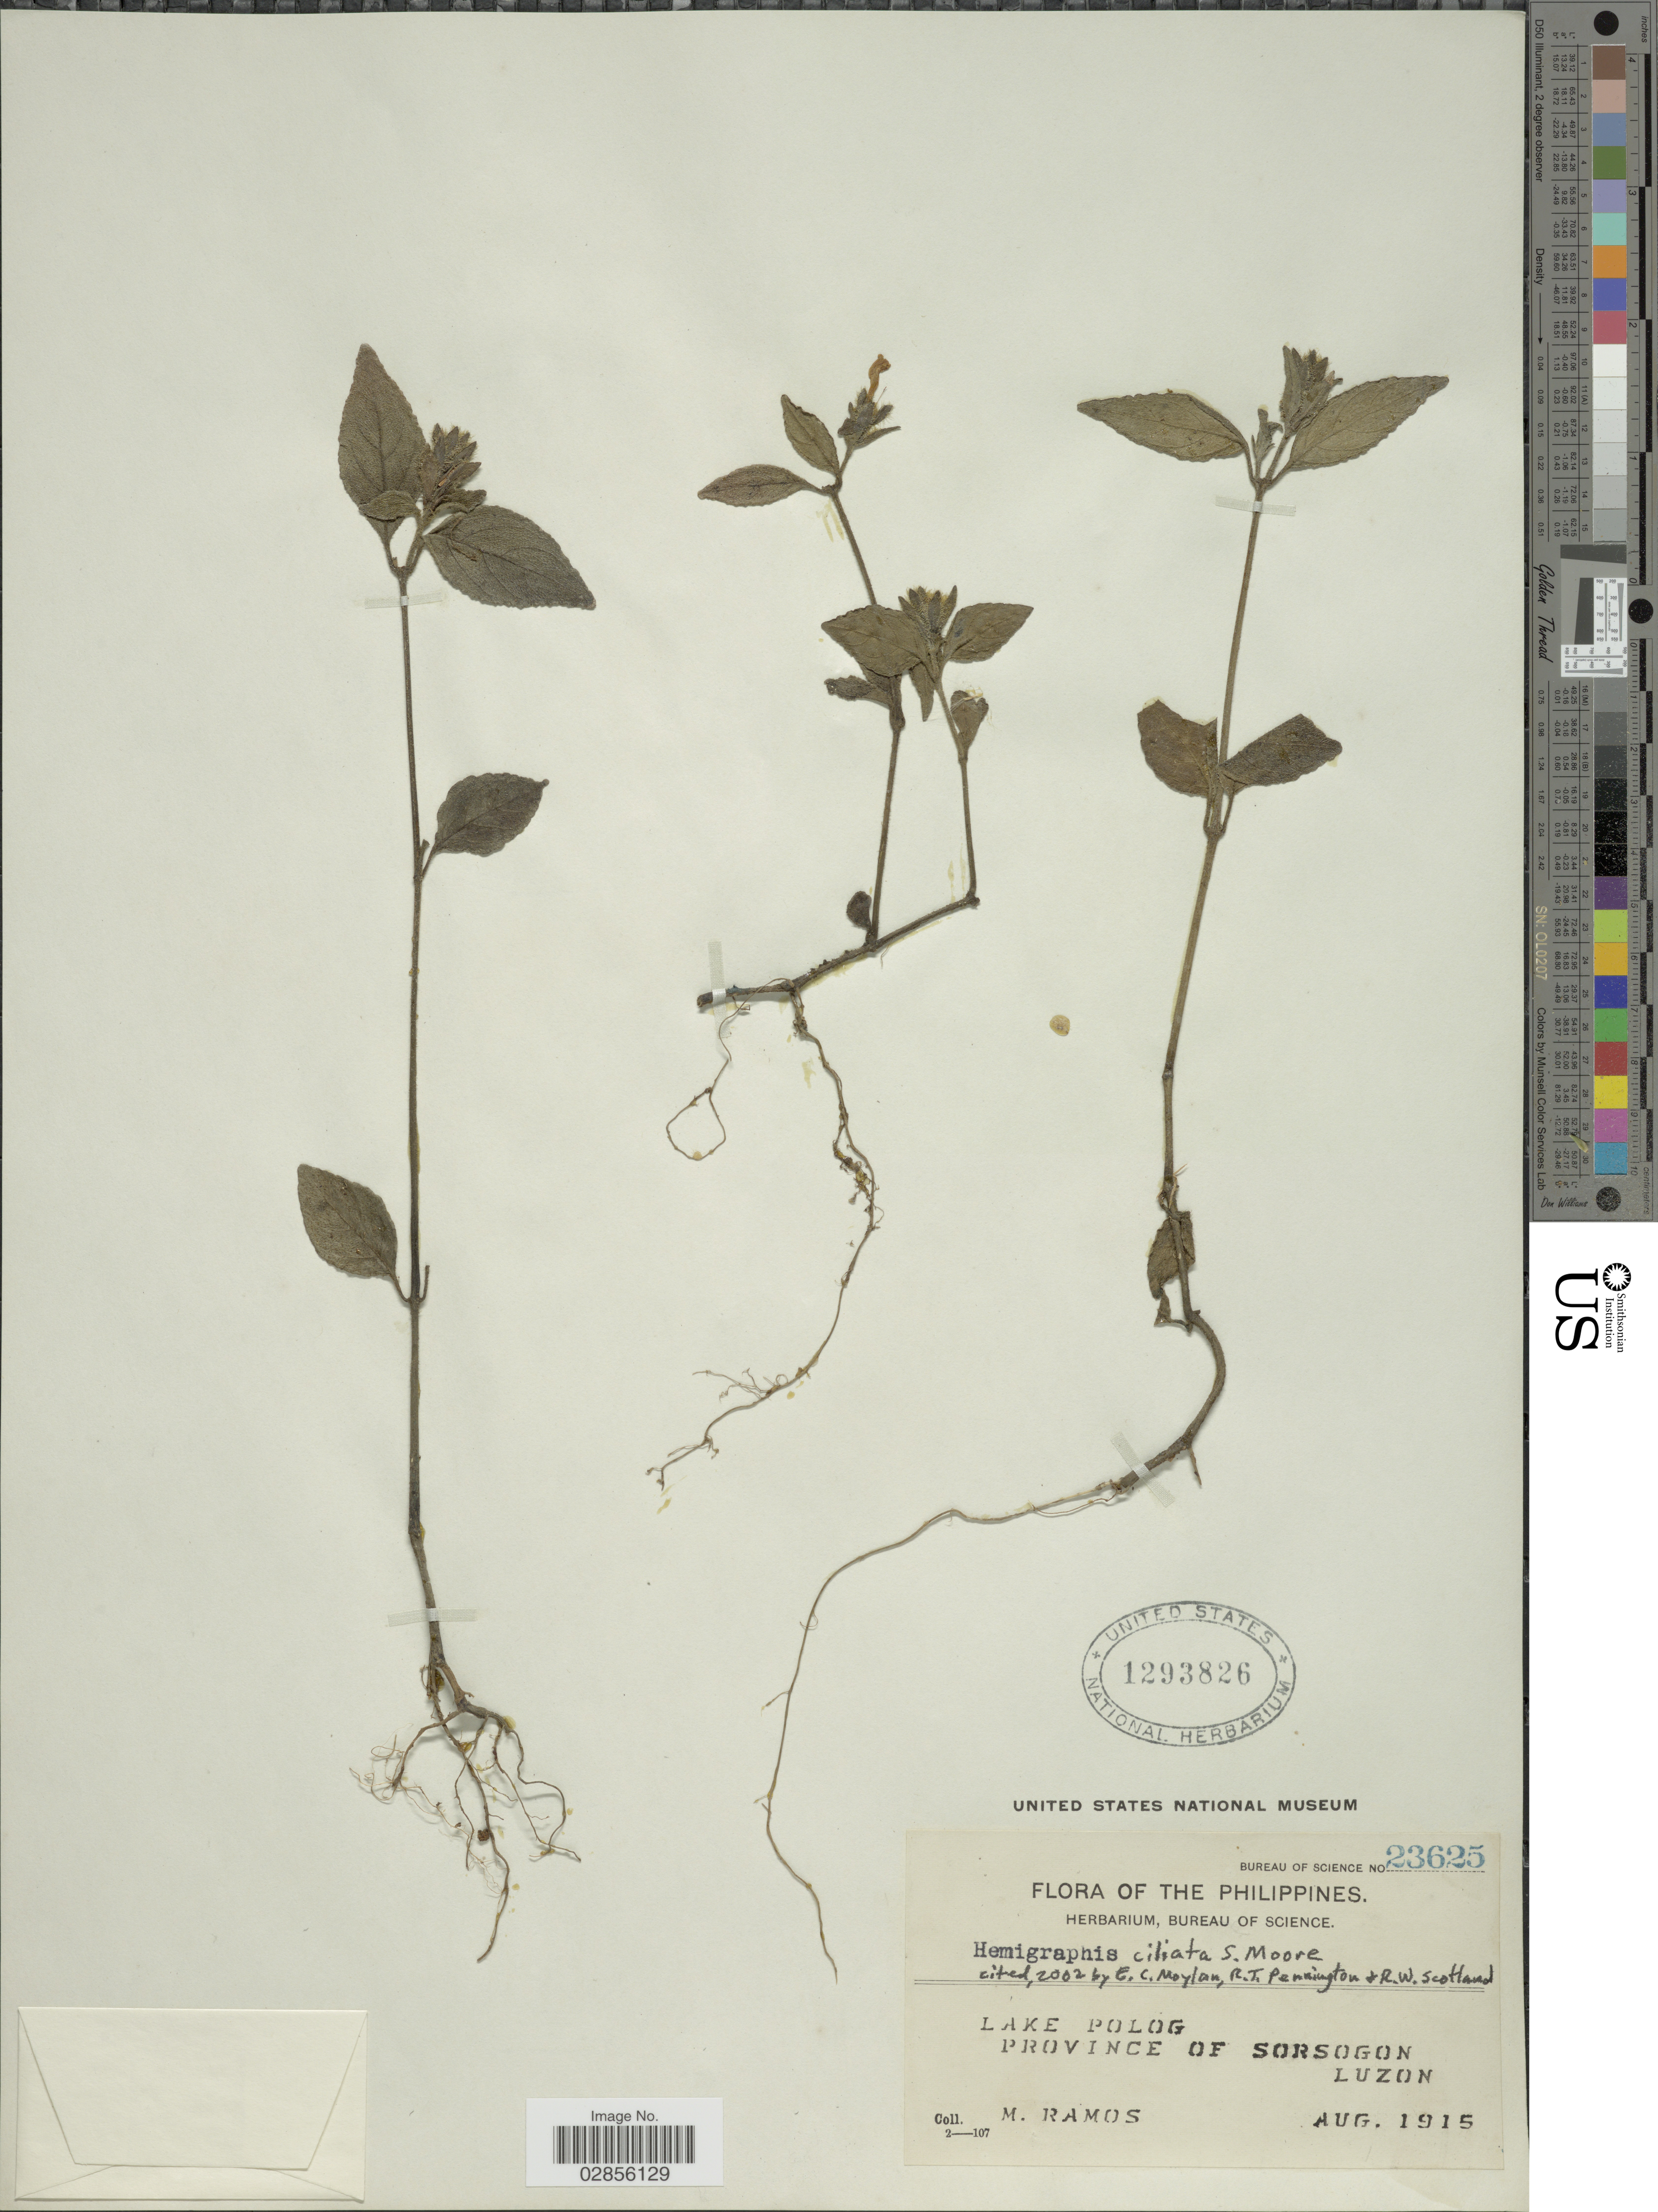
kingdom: Plantae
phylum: Tracheophyta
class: Magnoliopsida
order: Lamiales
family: Acanthaceae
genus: Hemigraphis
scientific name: Hemigraphis ciliata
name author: S. Moore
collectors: M. Ramos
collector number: Bureau of Science 23625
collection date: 1915-08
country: Philippines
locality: Lake Polog. Subprovince of Sorsogon. Luzon.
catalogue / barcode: US 1293826